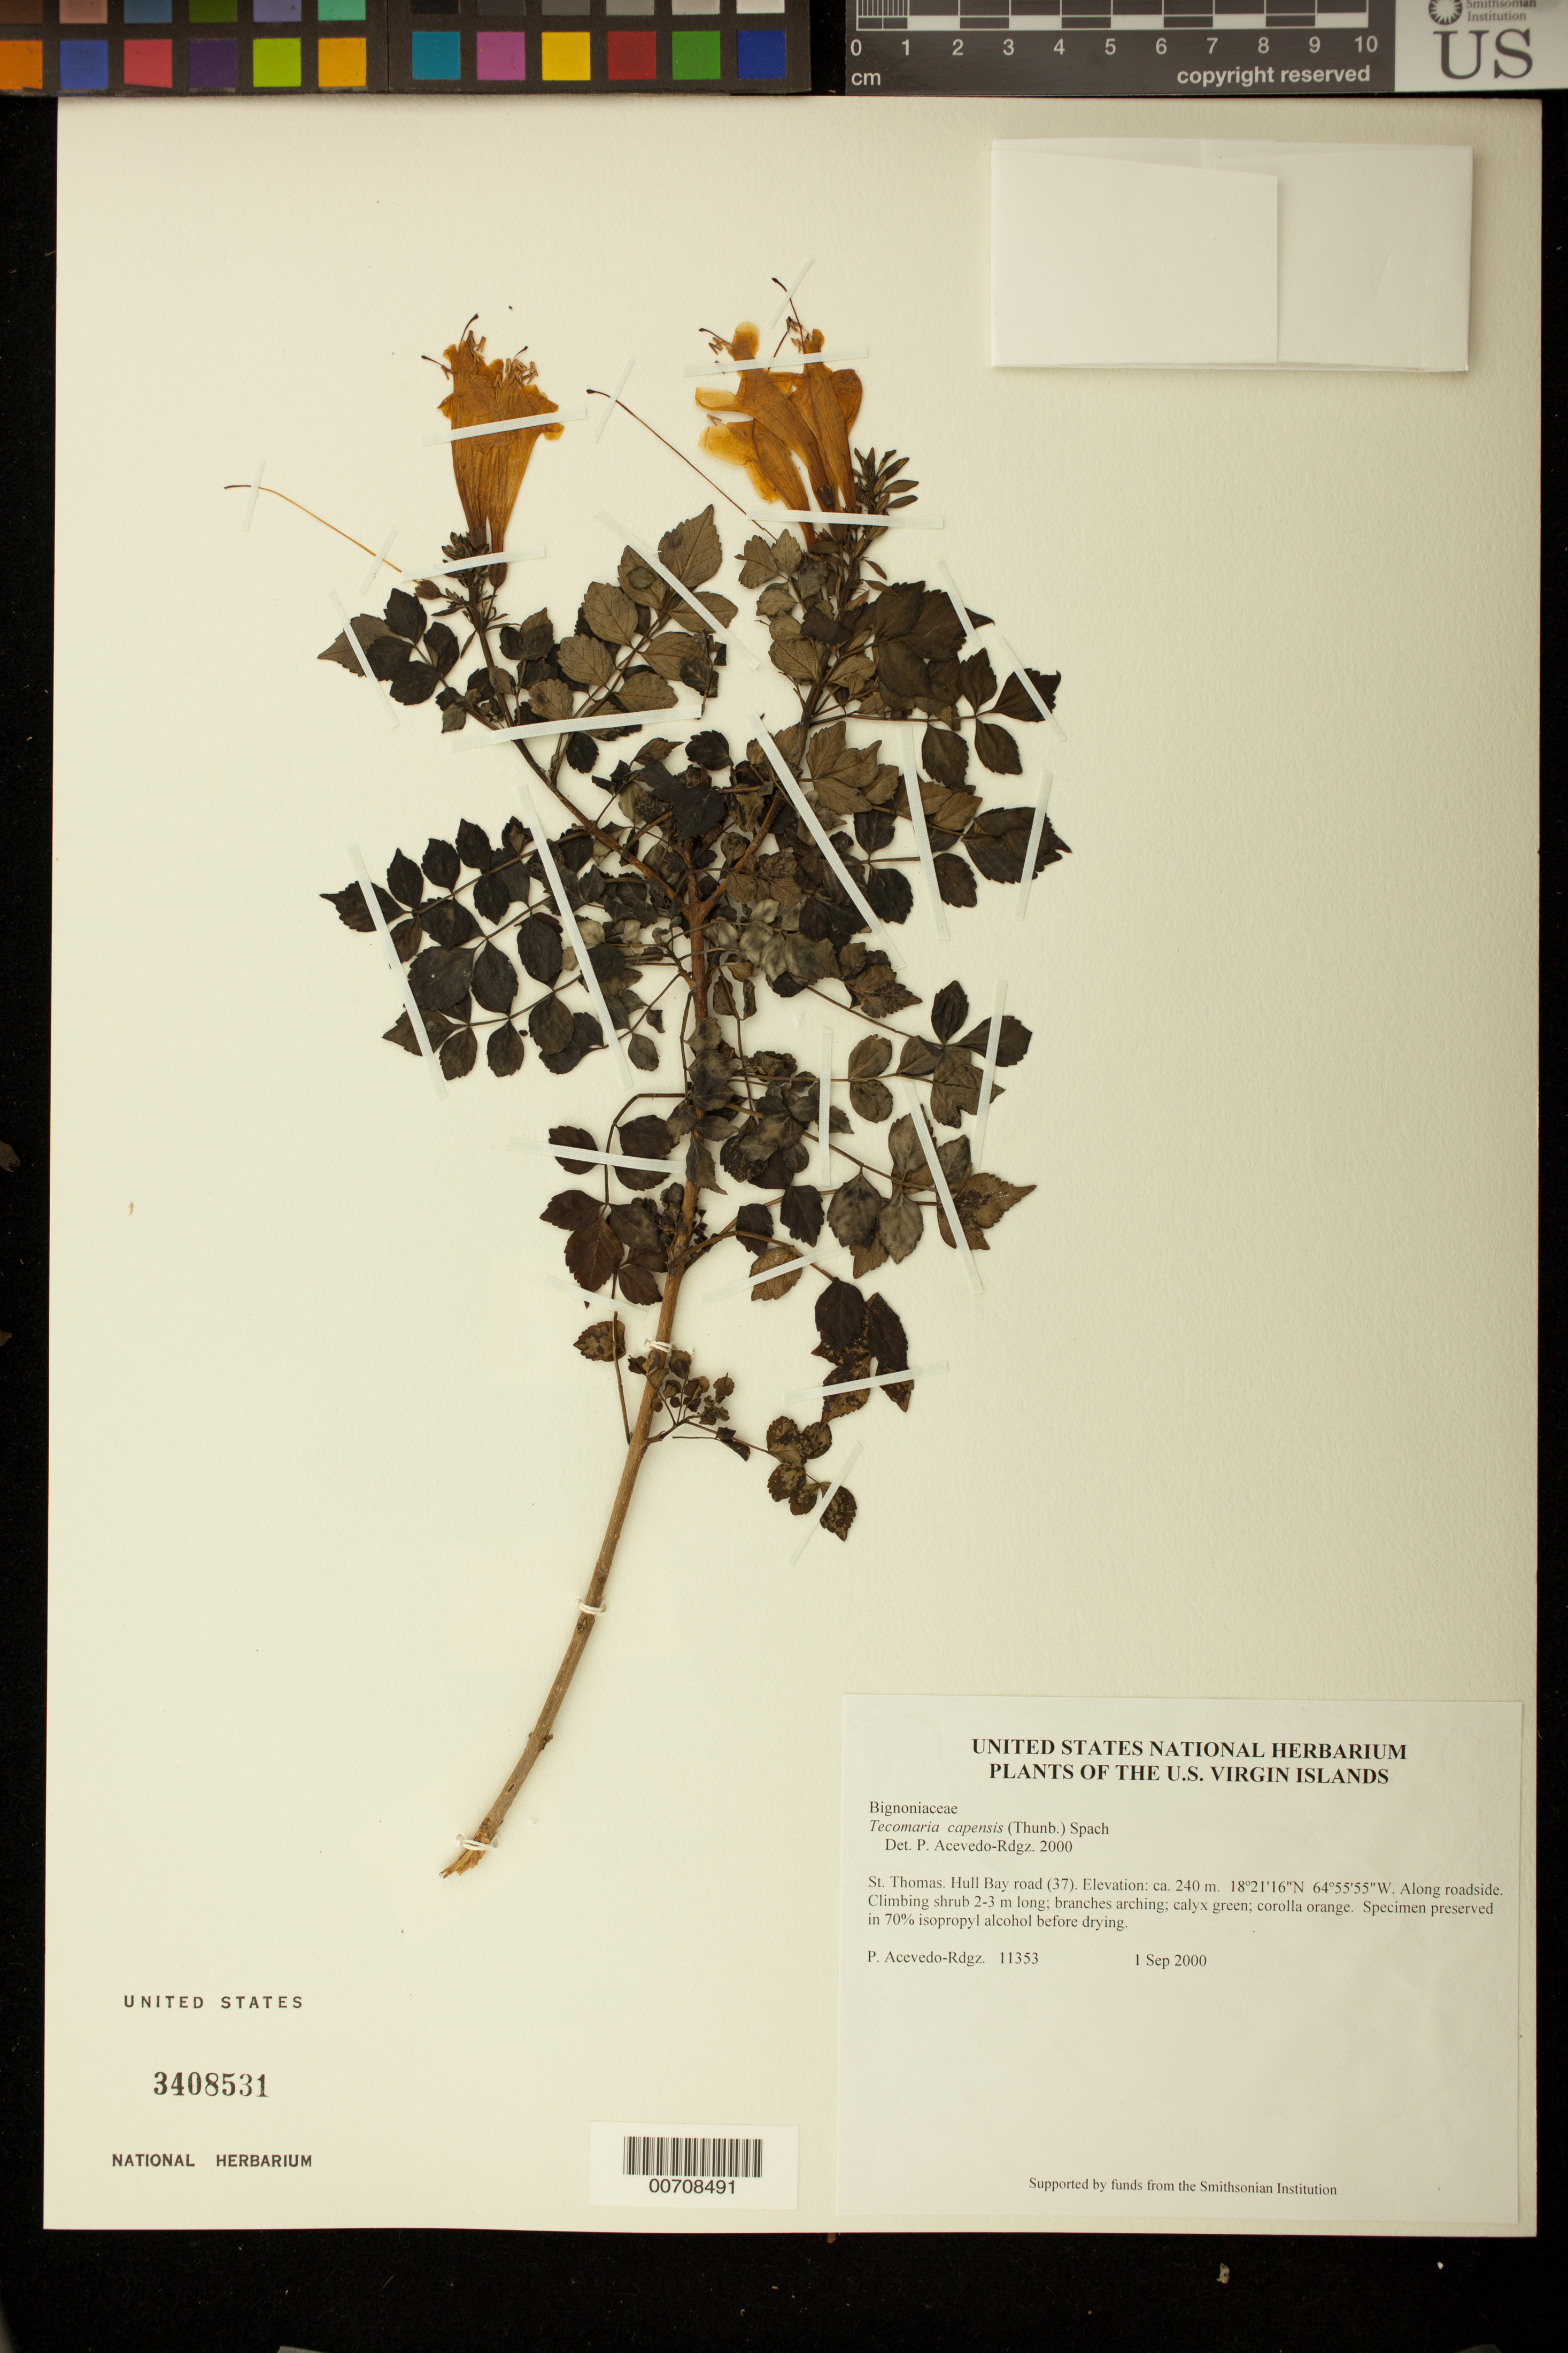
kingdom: Plantae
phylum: Tracheophyta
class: Magnoliopsida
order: Lamiales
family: Bignoniaceae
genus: Tecoma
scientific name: Tecoma capensis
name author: (Thunb.) Lindl.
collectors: P. Acevedo-Rodr.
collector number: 11353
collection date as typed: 01 Sep 2000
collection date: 2000-09-01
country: U.S. Virgin Islands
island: St. Thomas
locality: Hull Bay road (37)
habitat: Along roadside.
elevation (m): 240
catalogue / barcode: US 3408531